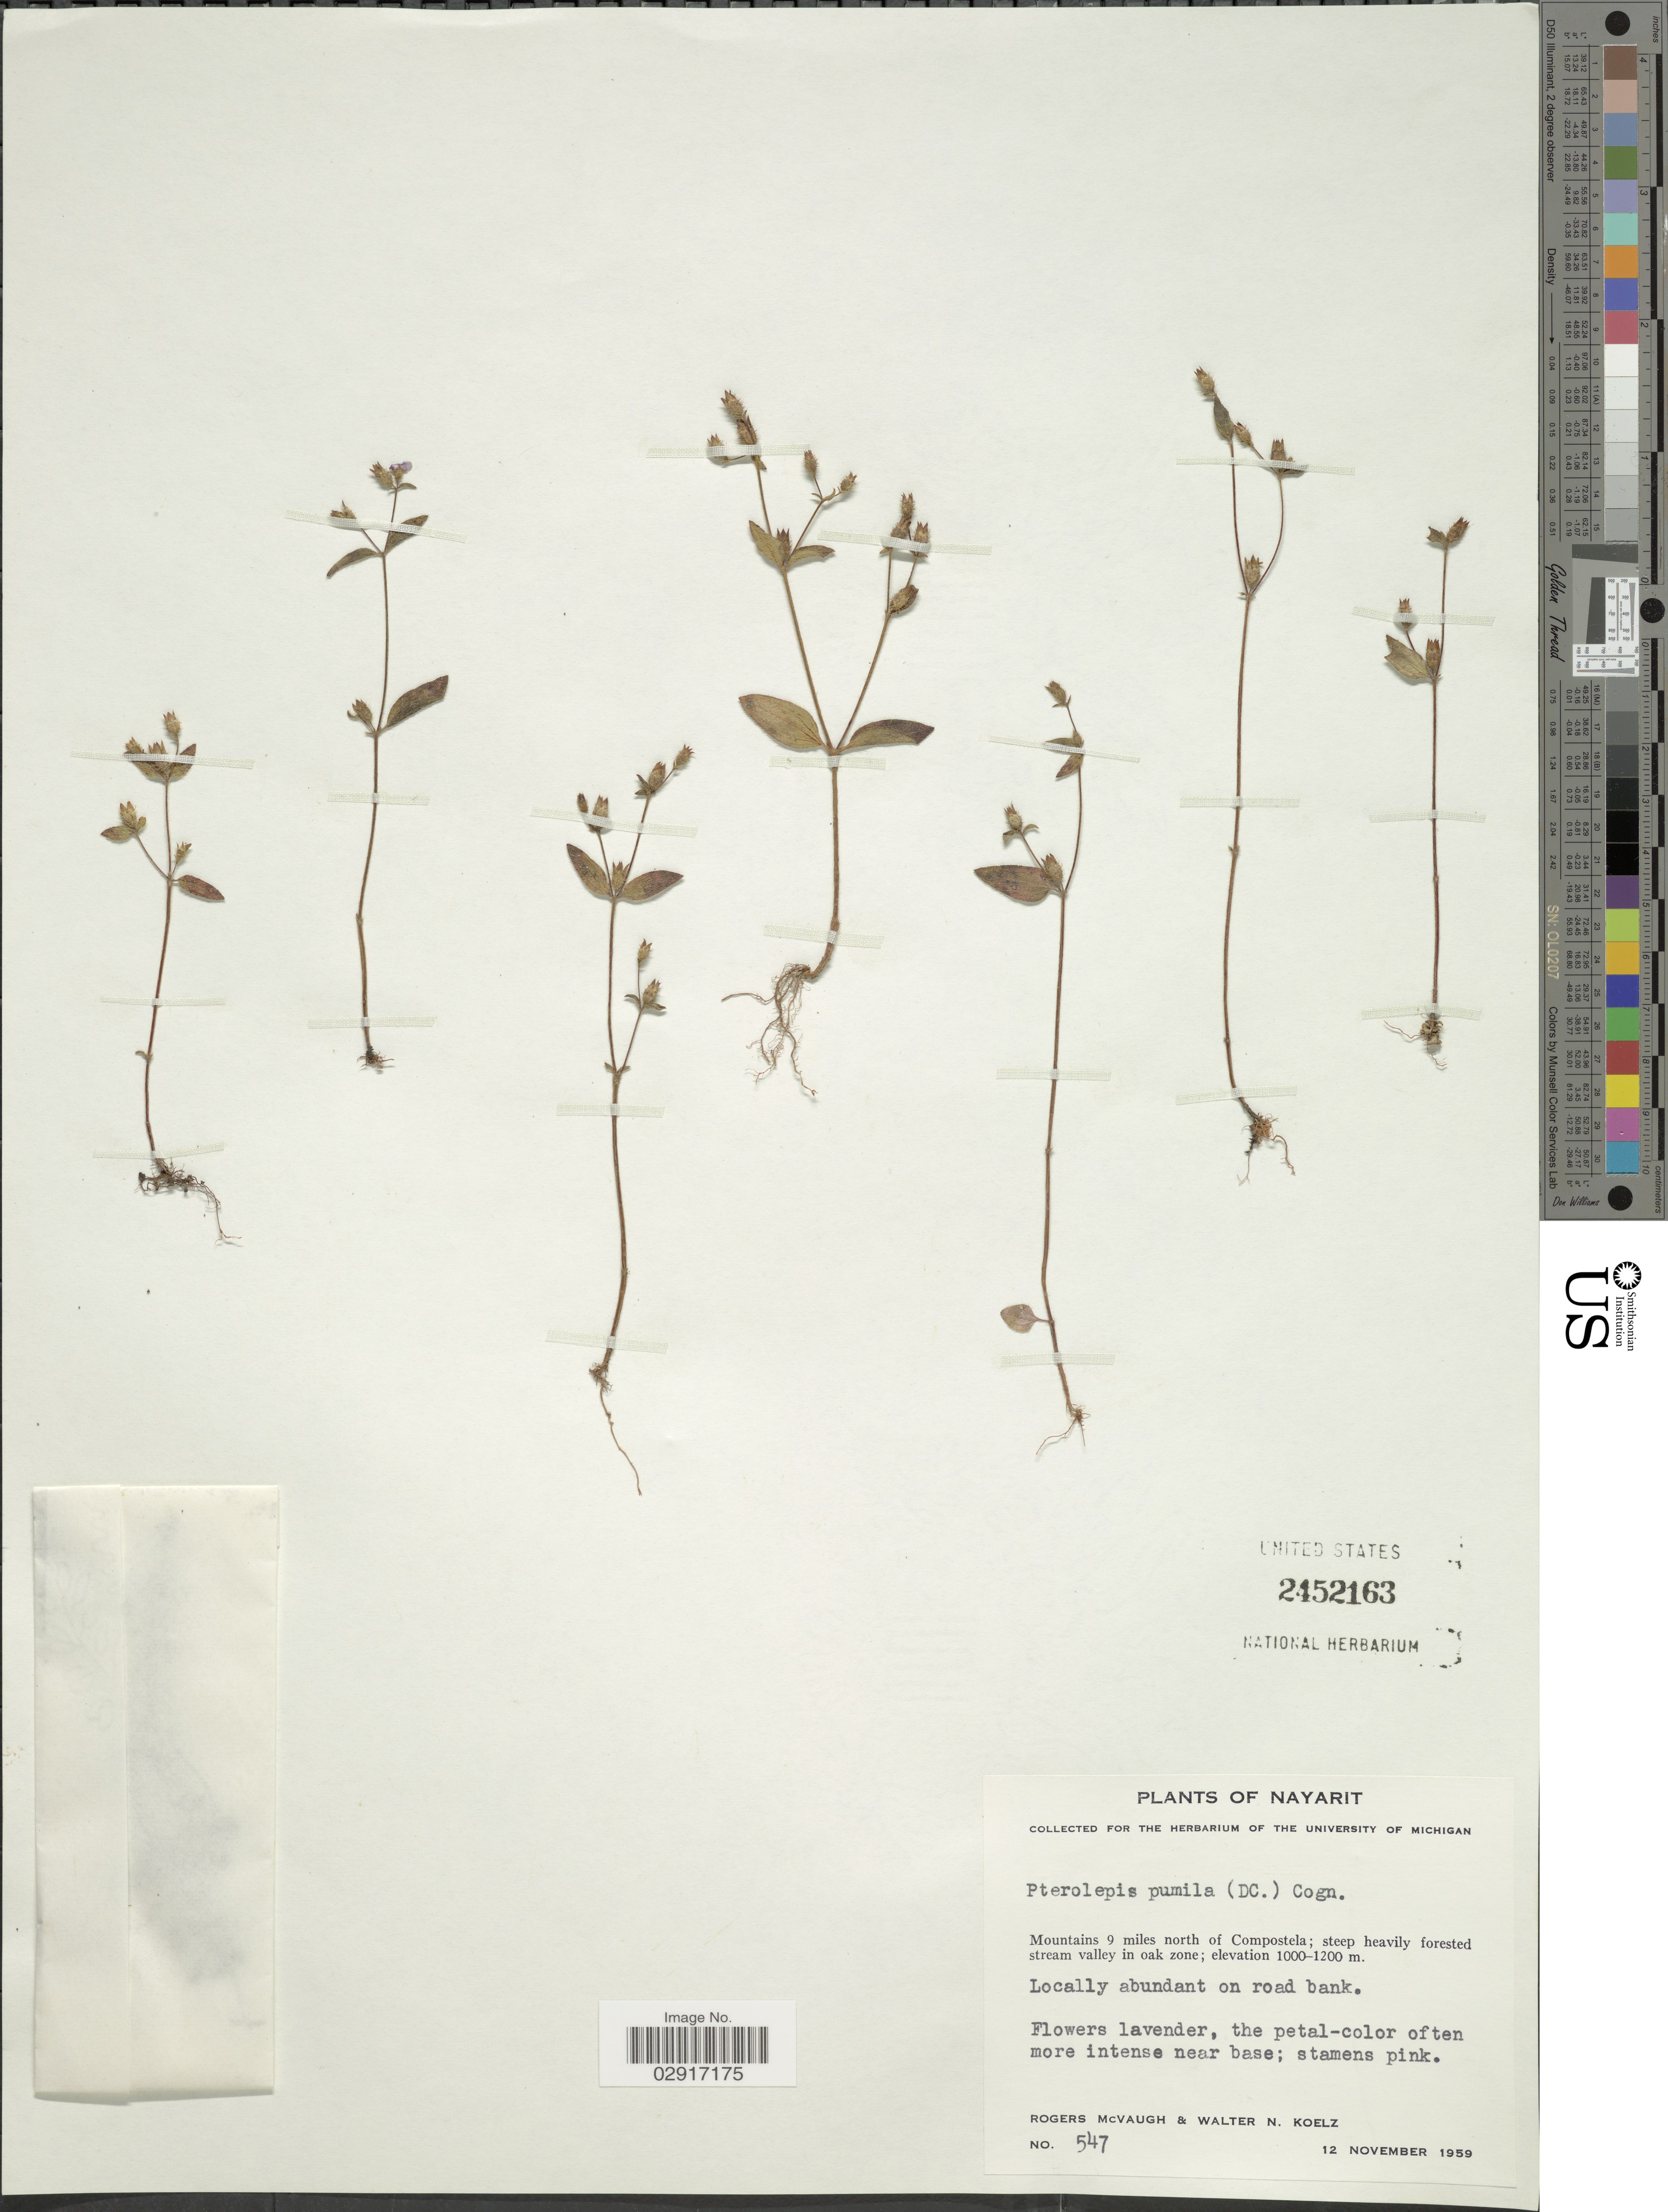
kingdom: Plantae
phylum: Tracheophyta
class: Magnoliopsida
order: Myrtales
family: Melastomataceae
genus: Pterolepis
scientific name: Pterolepis trichotoma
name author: (Rottb.) Cogn.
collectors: R. McVaugh & W. N. Koelz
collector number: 547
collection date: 1959-11-12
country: Mexico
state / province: Nayarit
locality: Mountains 9 miles north of Compostela.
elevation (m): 1000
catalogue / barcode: US 2452163